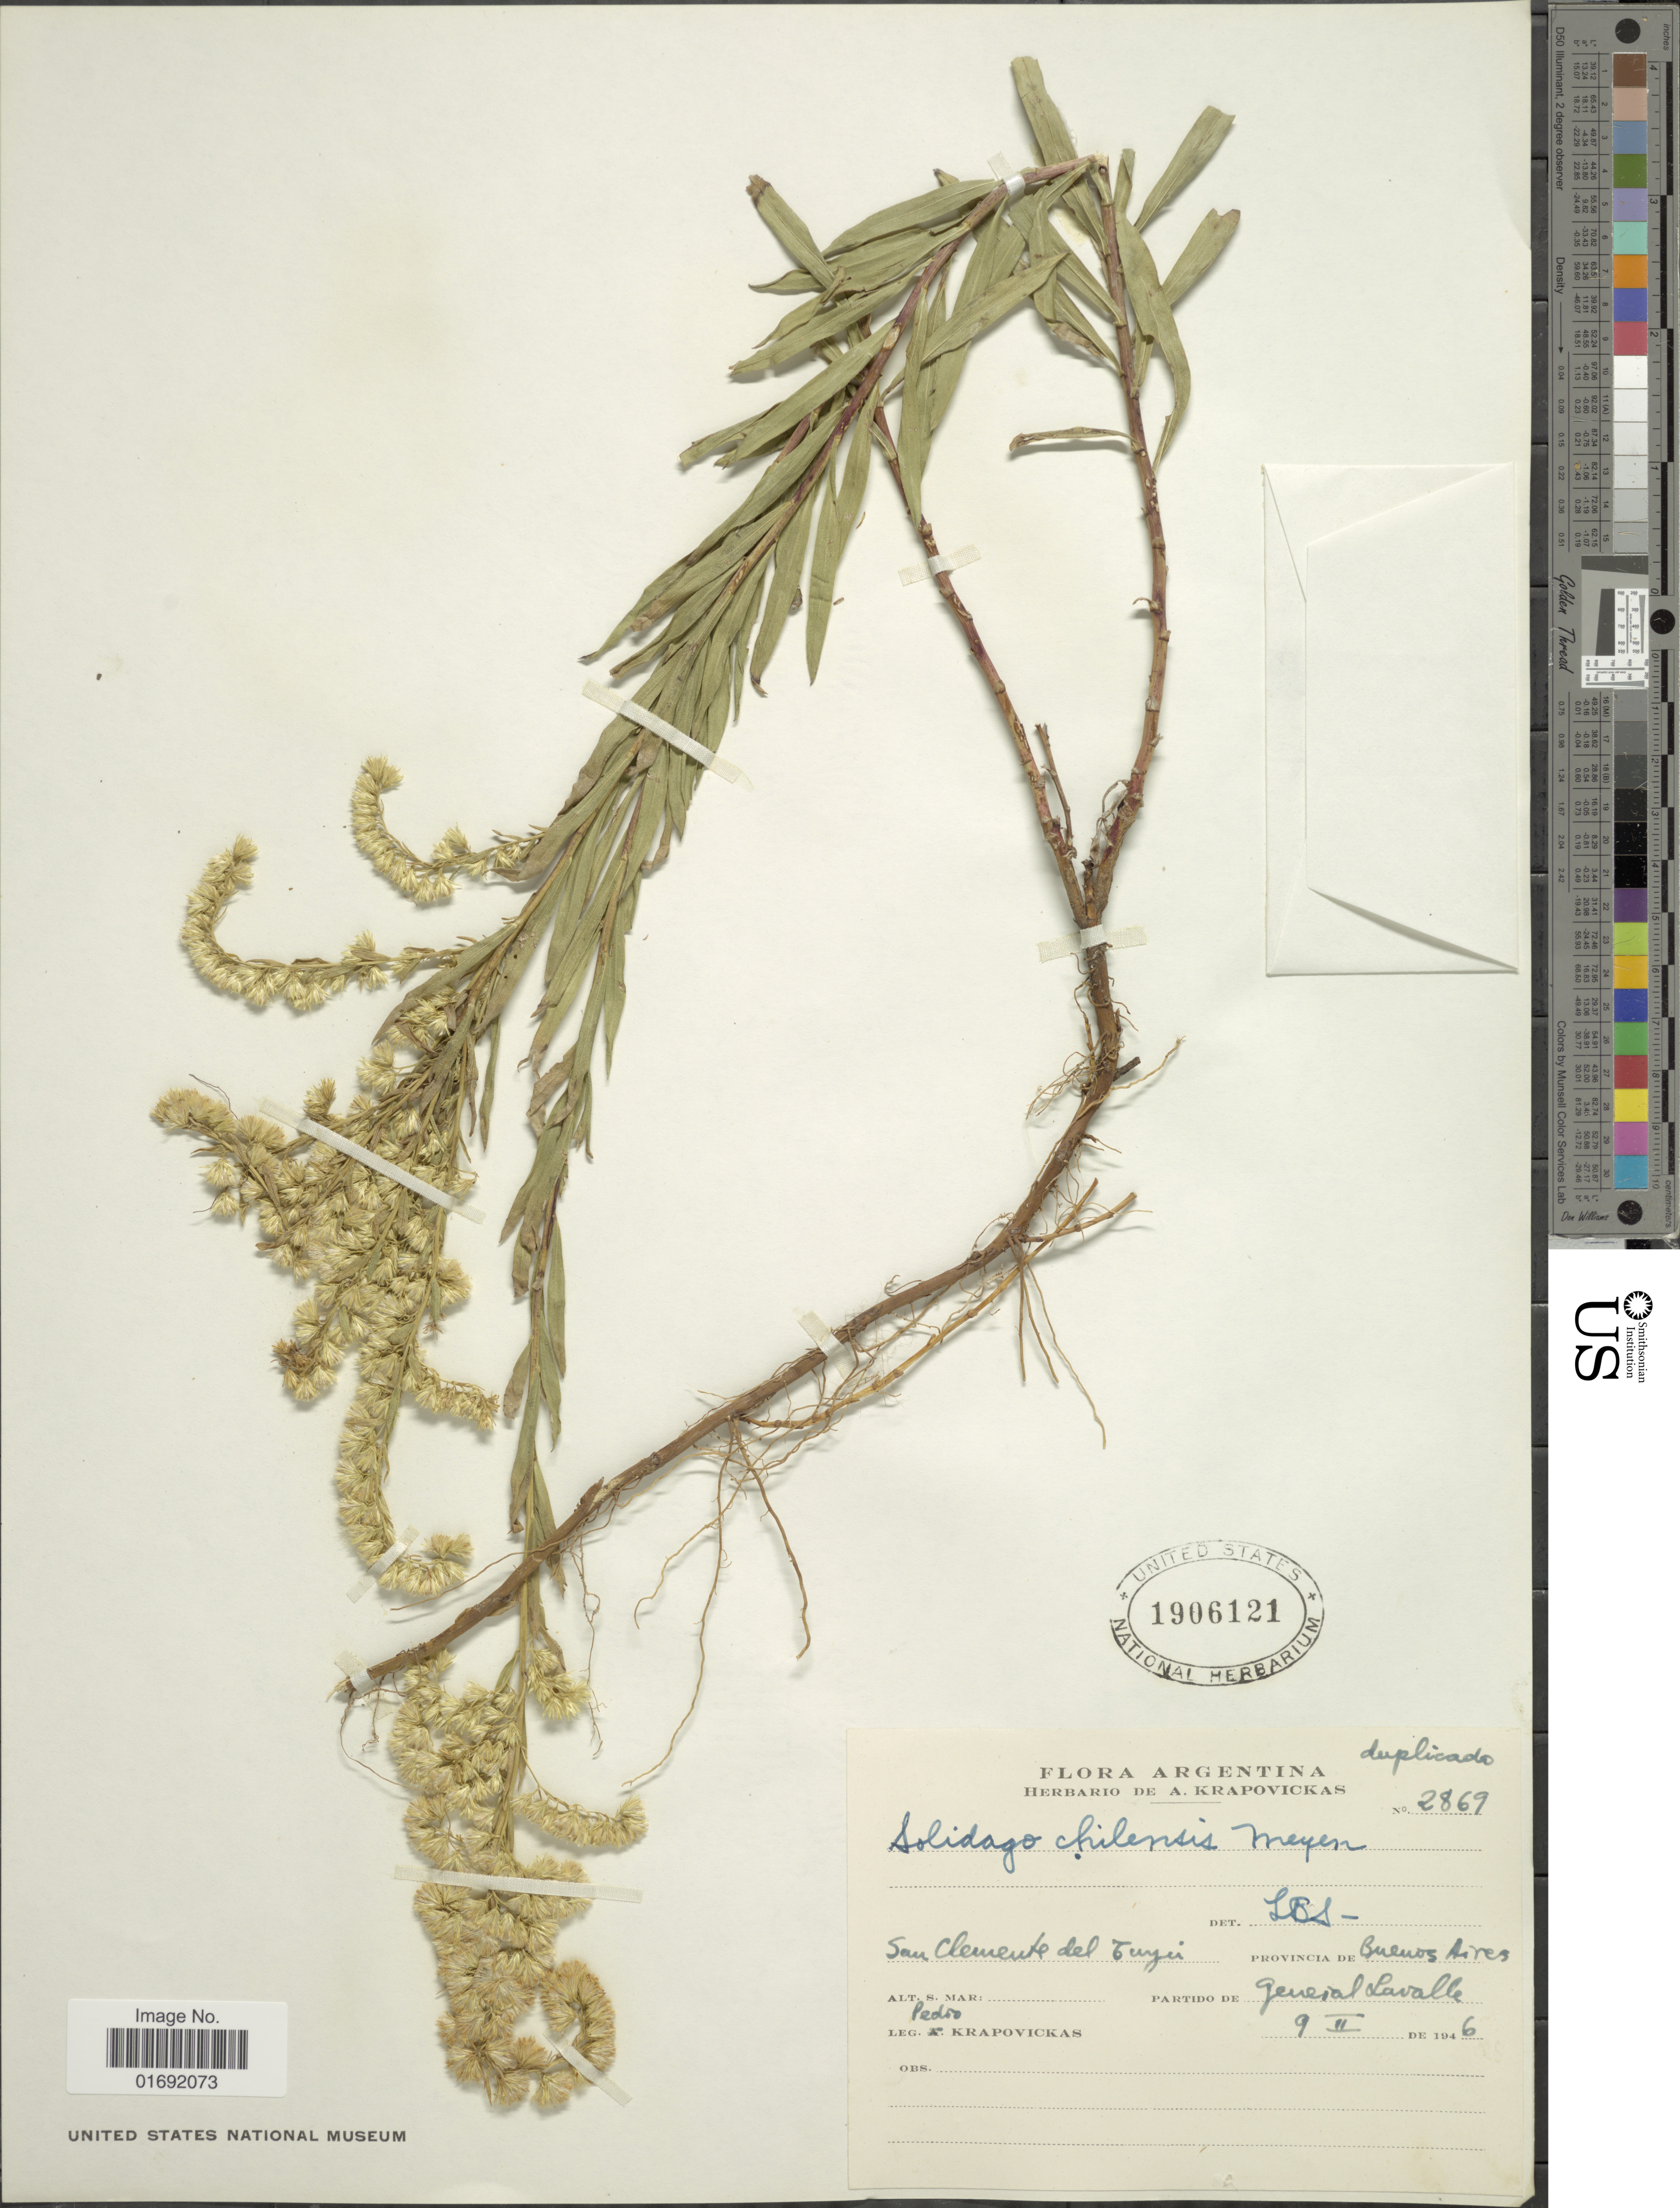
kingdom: Plantae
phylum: Tracheophyta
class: Magnoliopsida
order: Asterales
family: Asteraceae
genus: Solidago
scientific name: Solidago chilensis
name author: Meyen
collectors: P. Krapovickas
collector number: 2869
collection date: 1946-02-09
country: Argentina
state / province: Buenos Aires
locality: San Clemente del Tuyu, partido de General Lavalle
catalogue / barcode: US 1906121